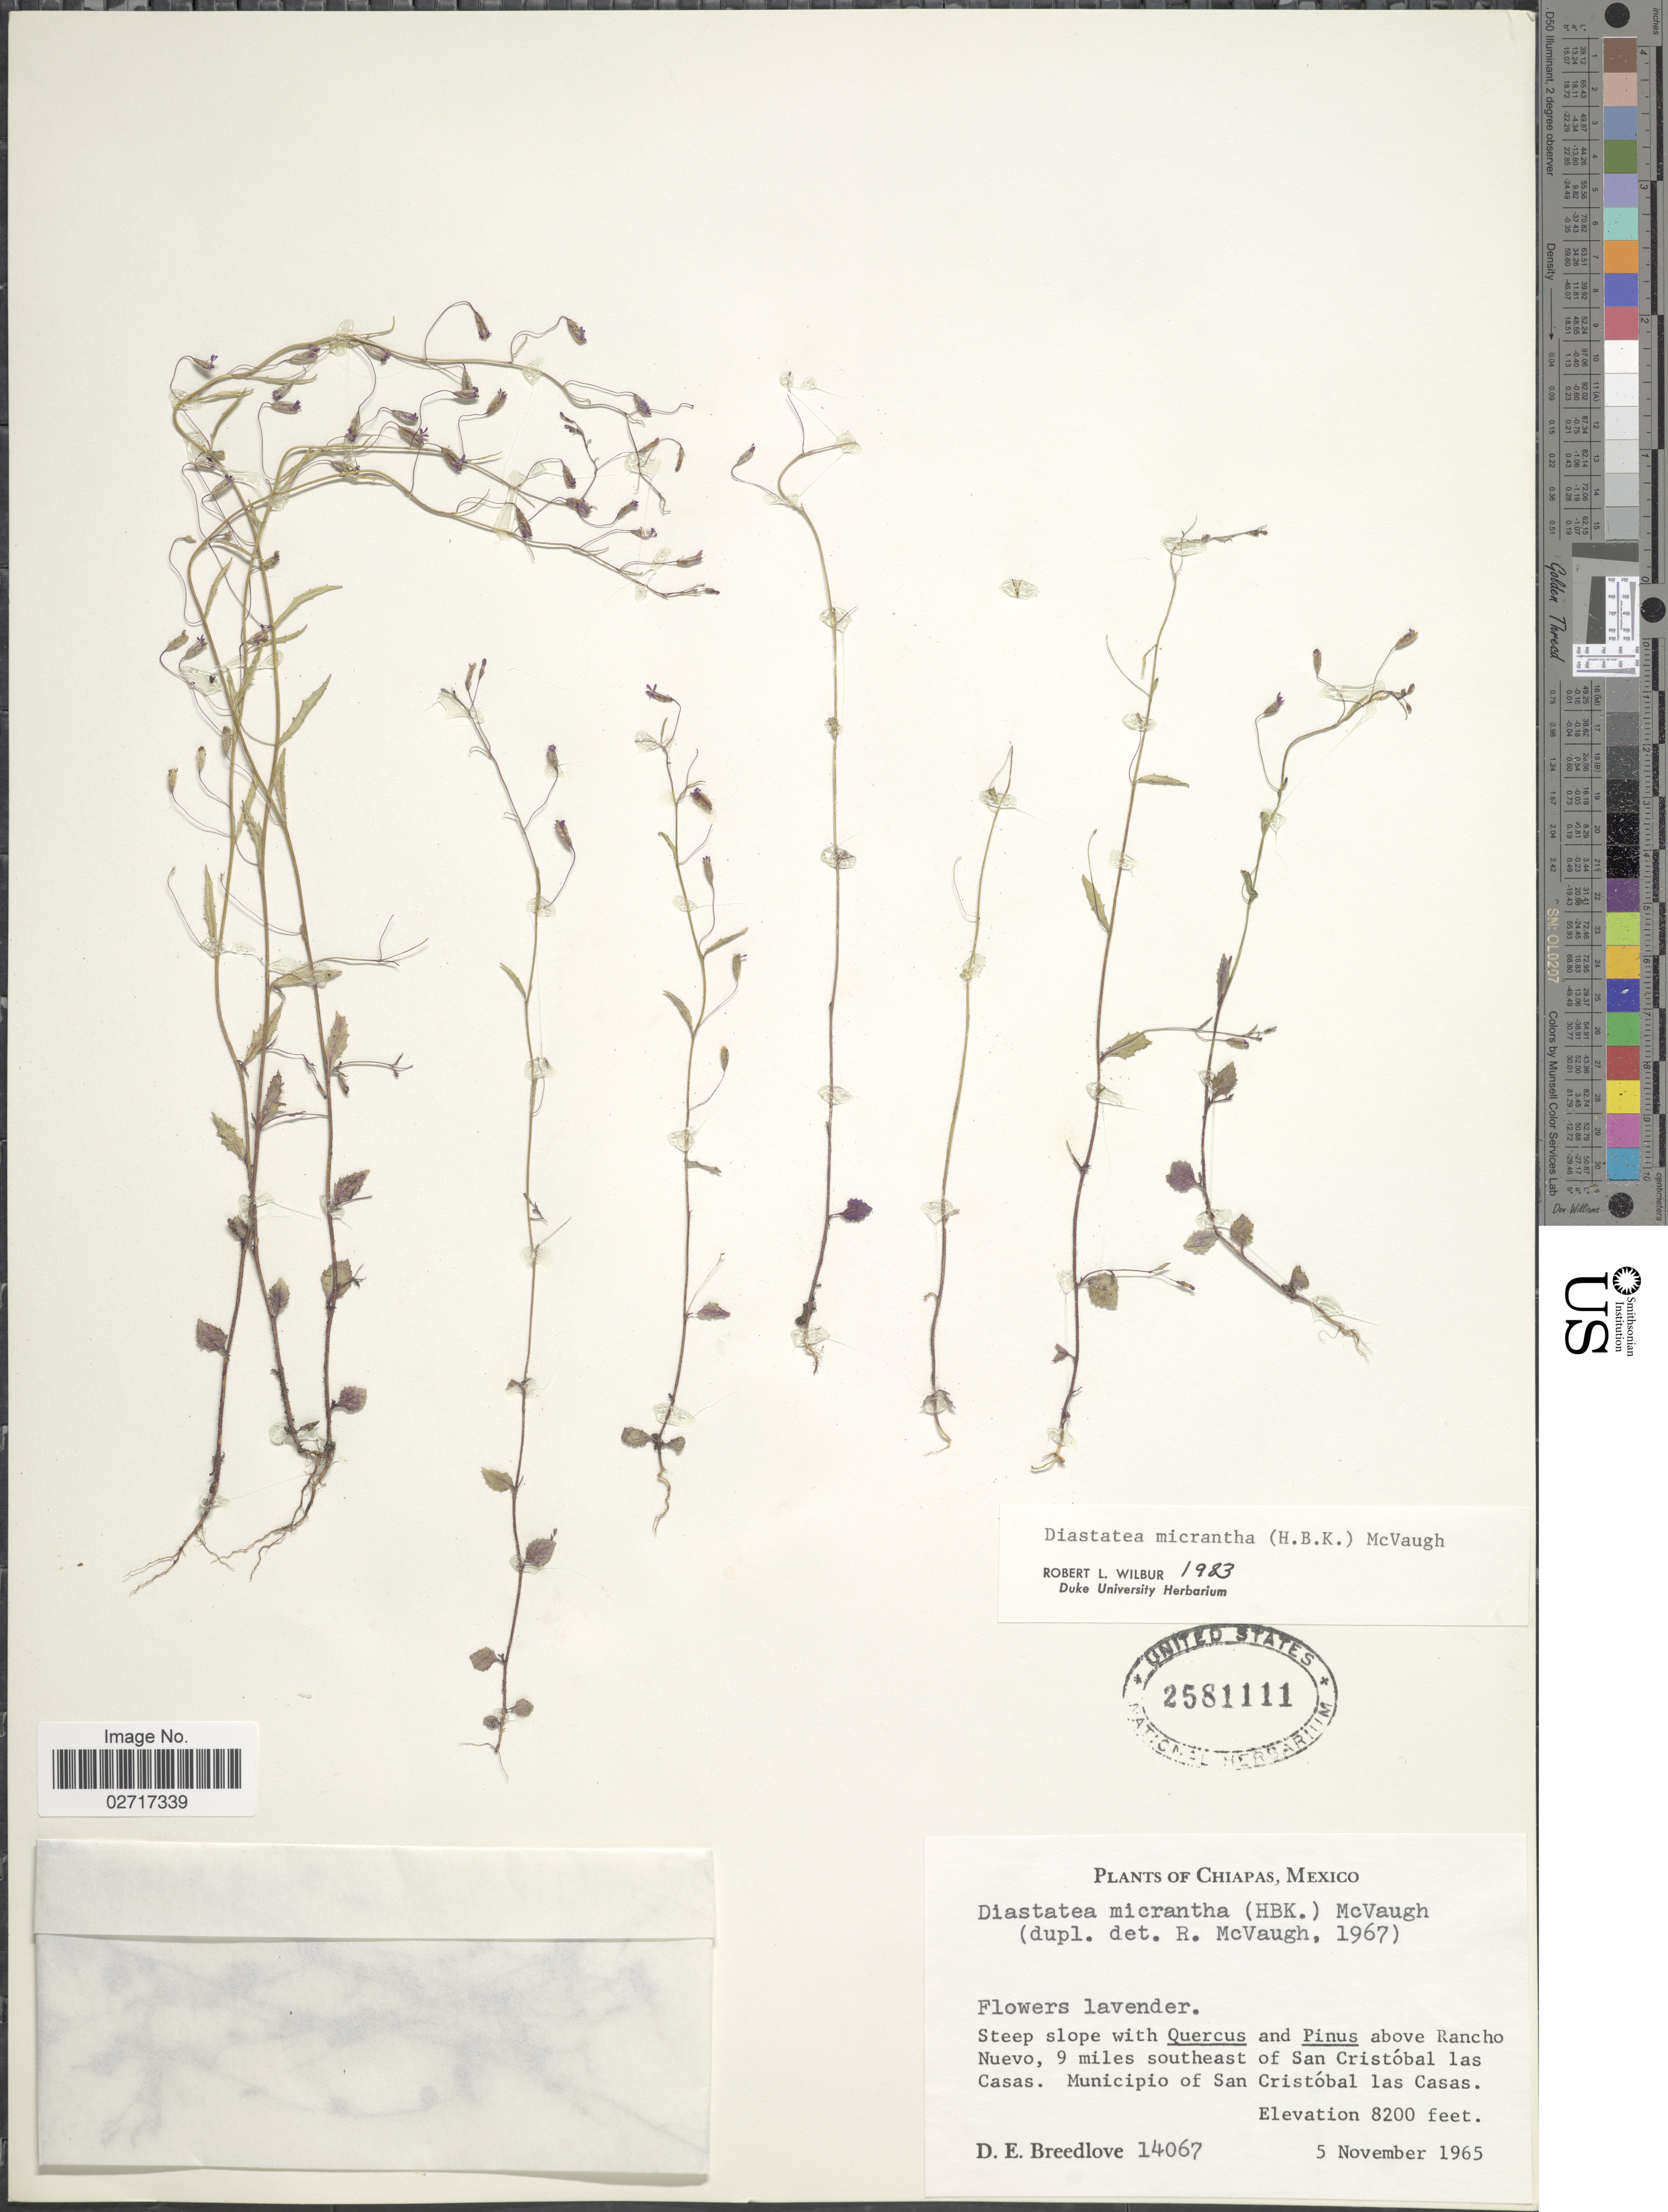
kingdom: Plantae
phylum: Tracheophyta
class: Magnoliopsida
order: Asterales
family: Campanulaceae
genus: Diastatea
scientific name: Diastatea micrantha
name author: (Kunth) McVaugh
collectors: D. E. Breedlove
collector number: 14067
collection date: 1965-11-05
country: Mexico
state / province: Chiapas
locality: Steep slope above Rancho Nuevo, 9 miles southeast of San Cristóbal las Casas. Municipio of San Cristóbal las Casas.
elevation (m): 2499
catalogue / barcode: US 2581111